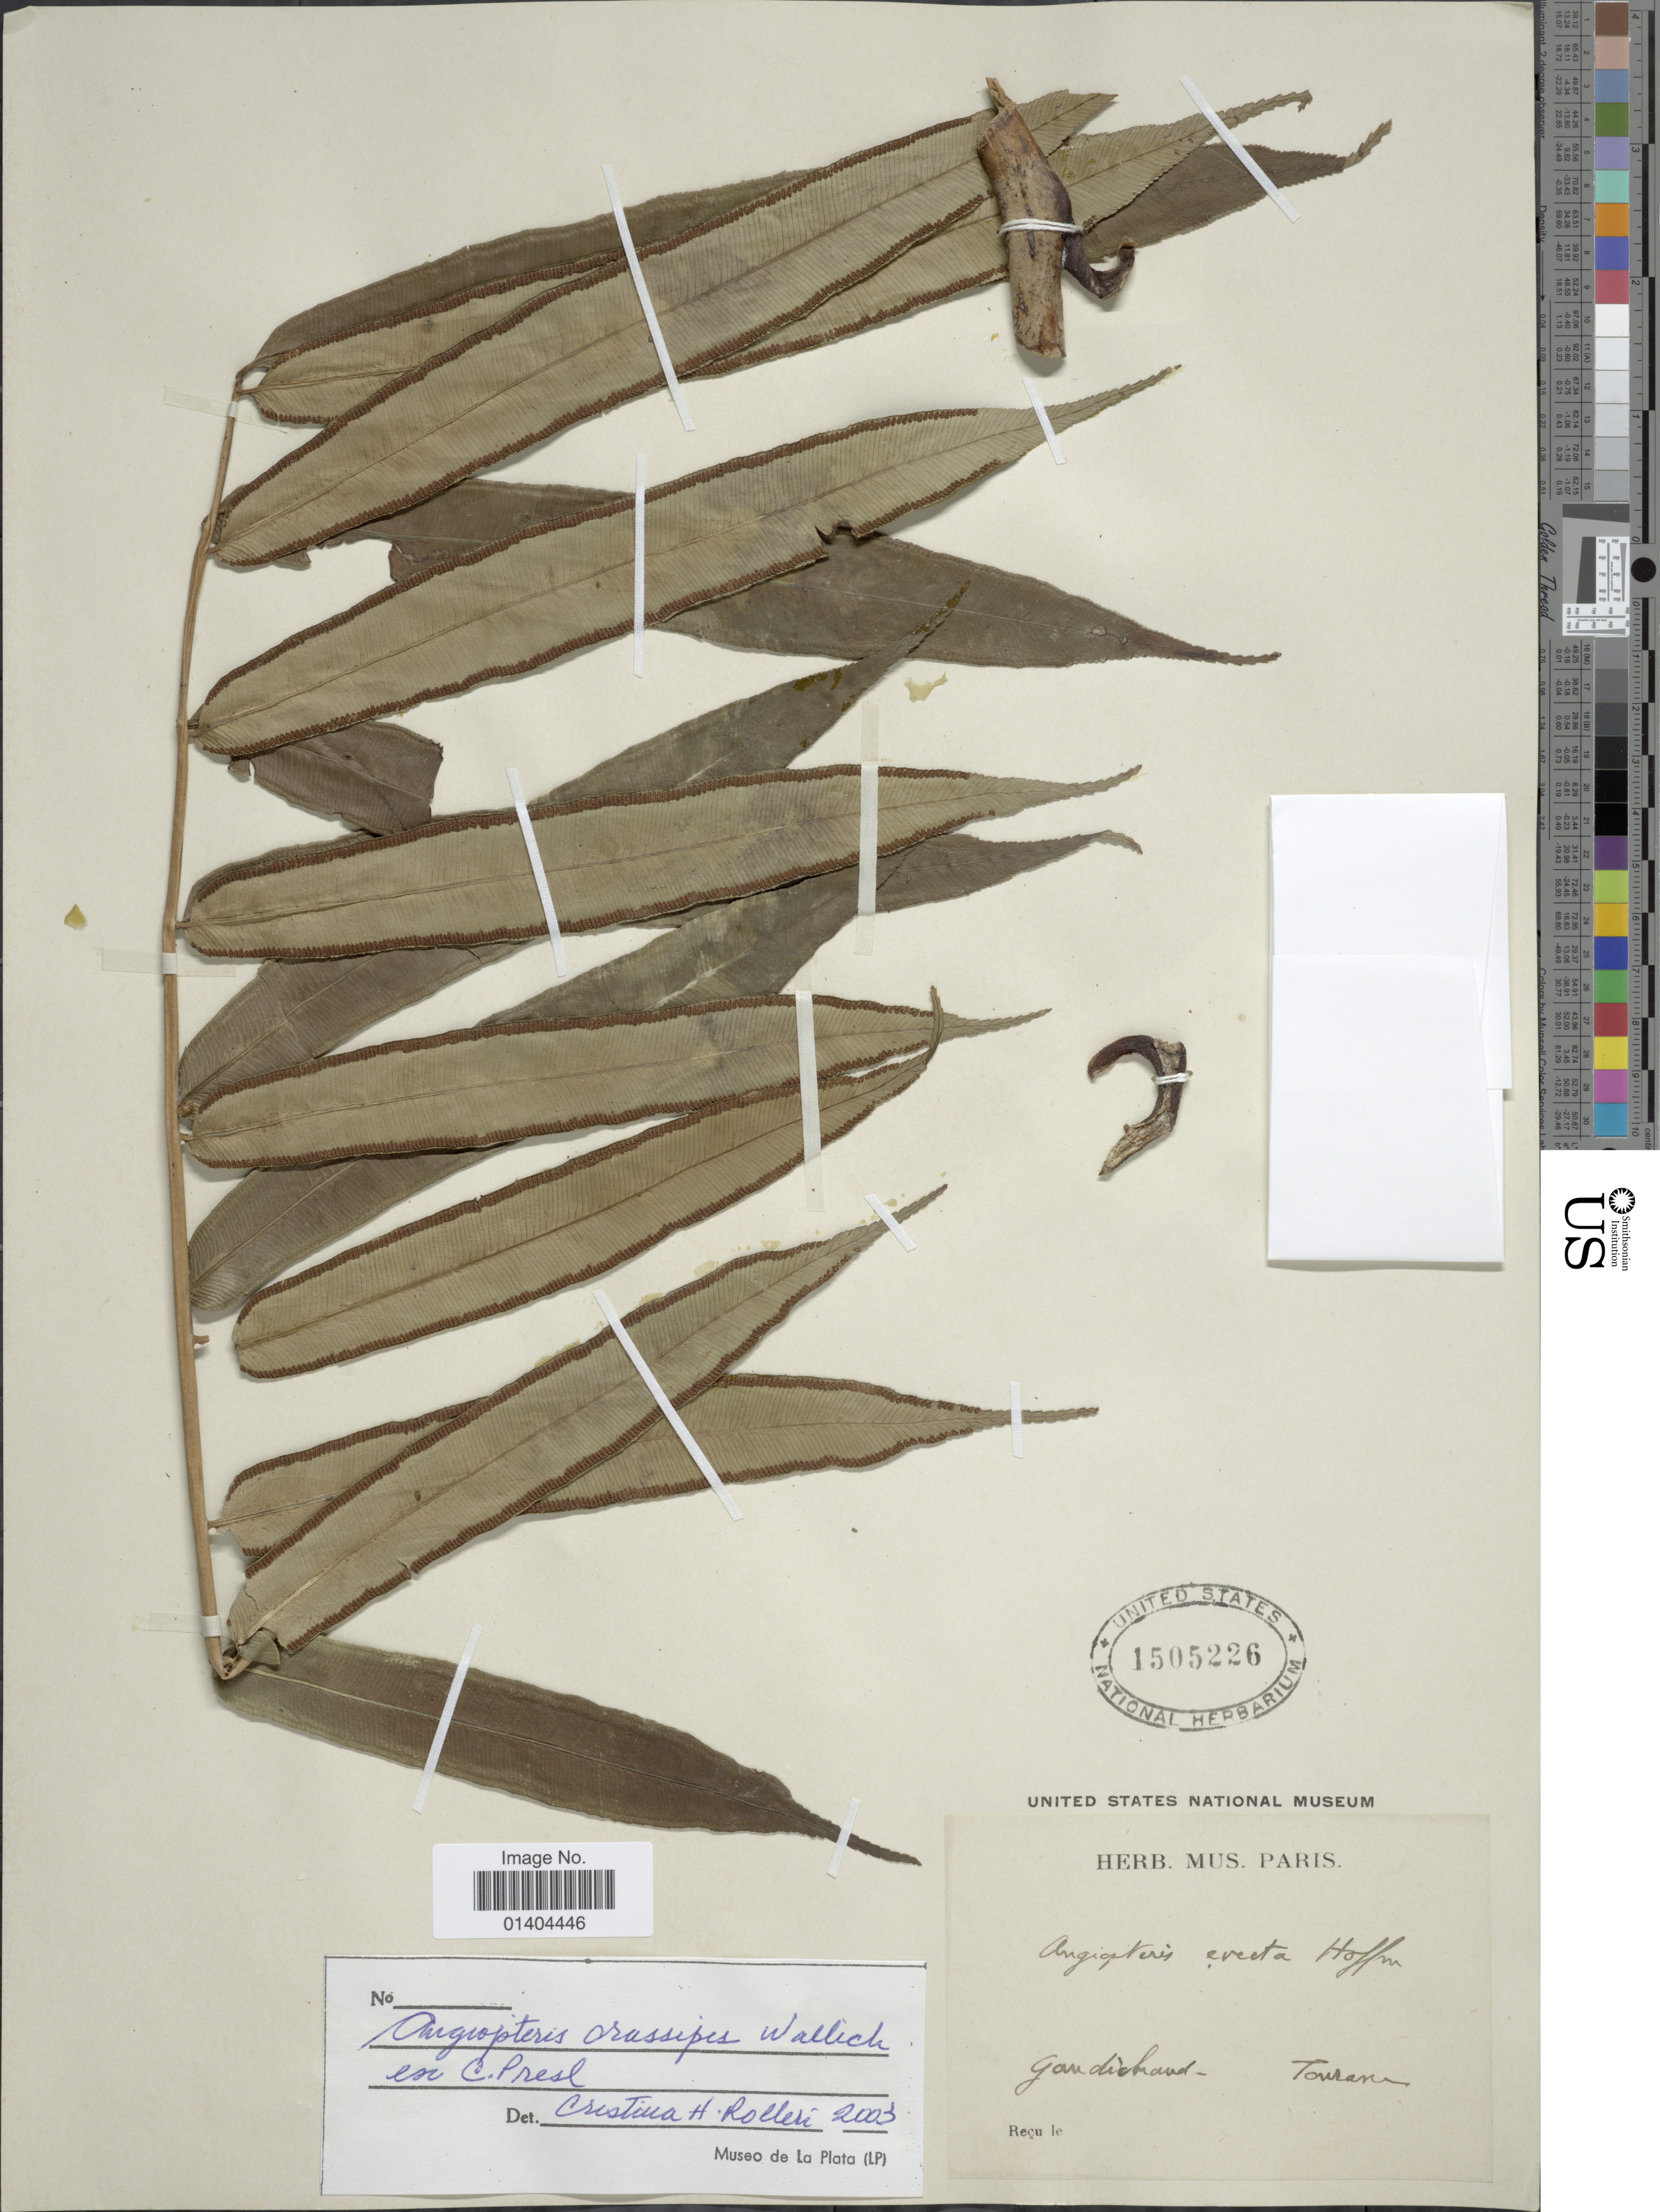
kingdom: Plantae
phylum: Tracheophyta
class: Polypodiopsida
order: Marattiales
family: Marattiaceae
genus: Angiopteris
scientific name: Angiopteris crassipes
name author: Wall. ex C. Presl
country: Vietnam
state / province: Da Nang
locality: Gandichand, Tourane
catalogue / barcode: US 1505226